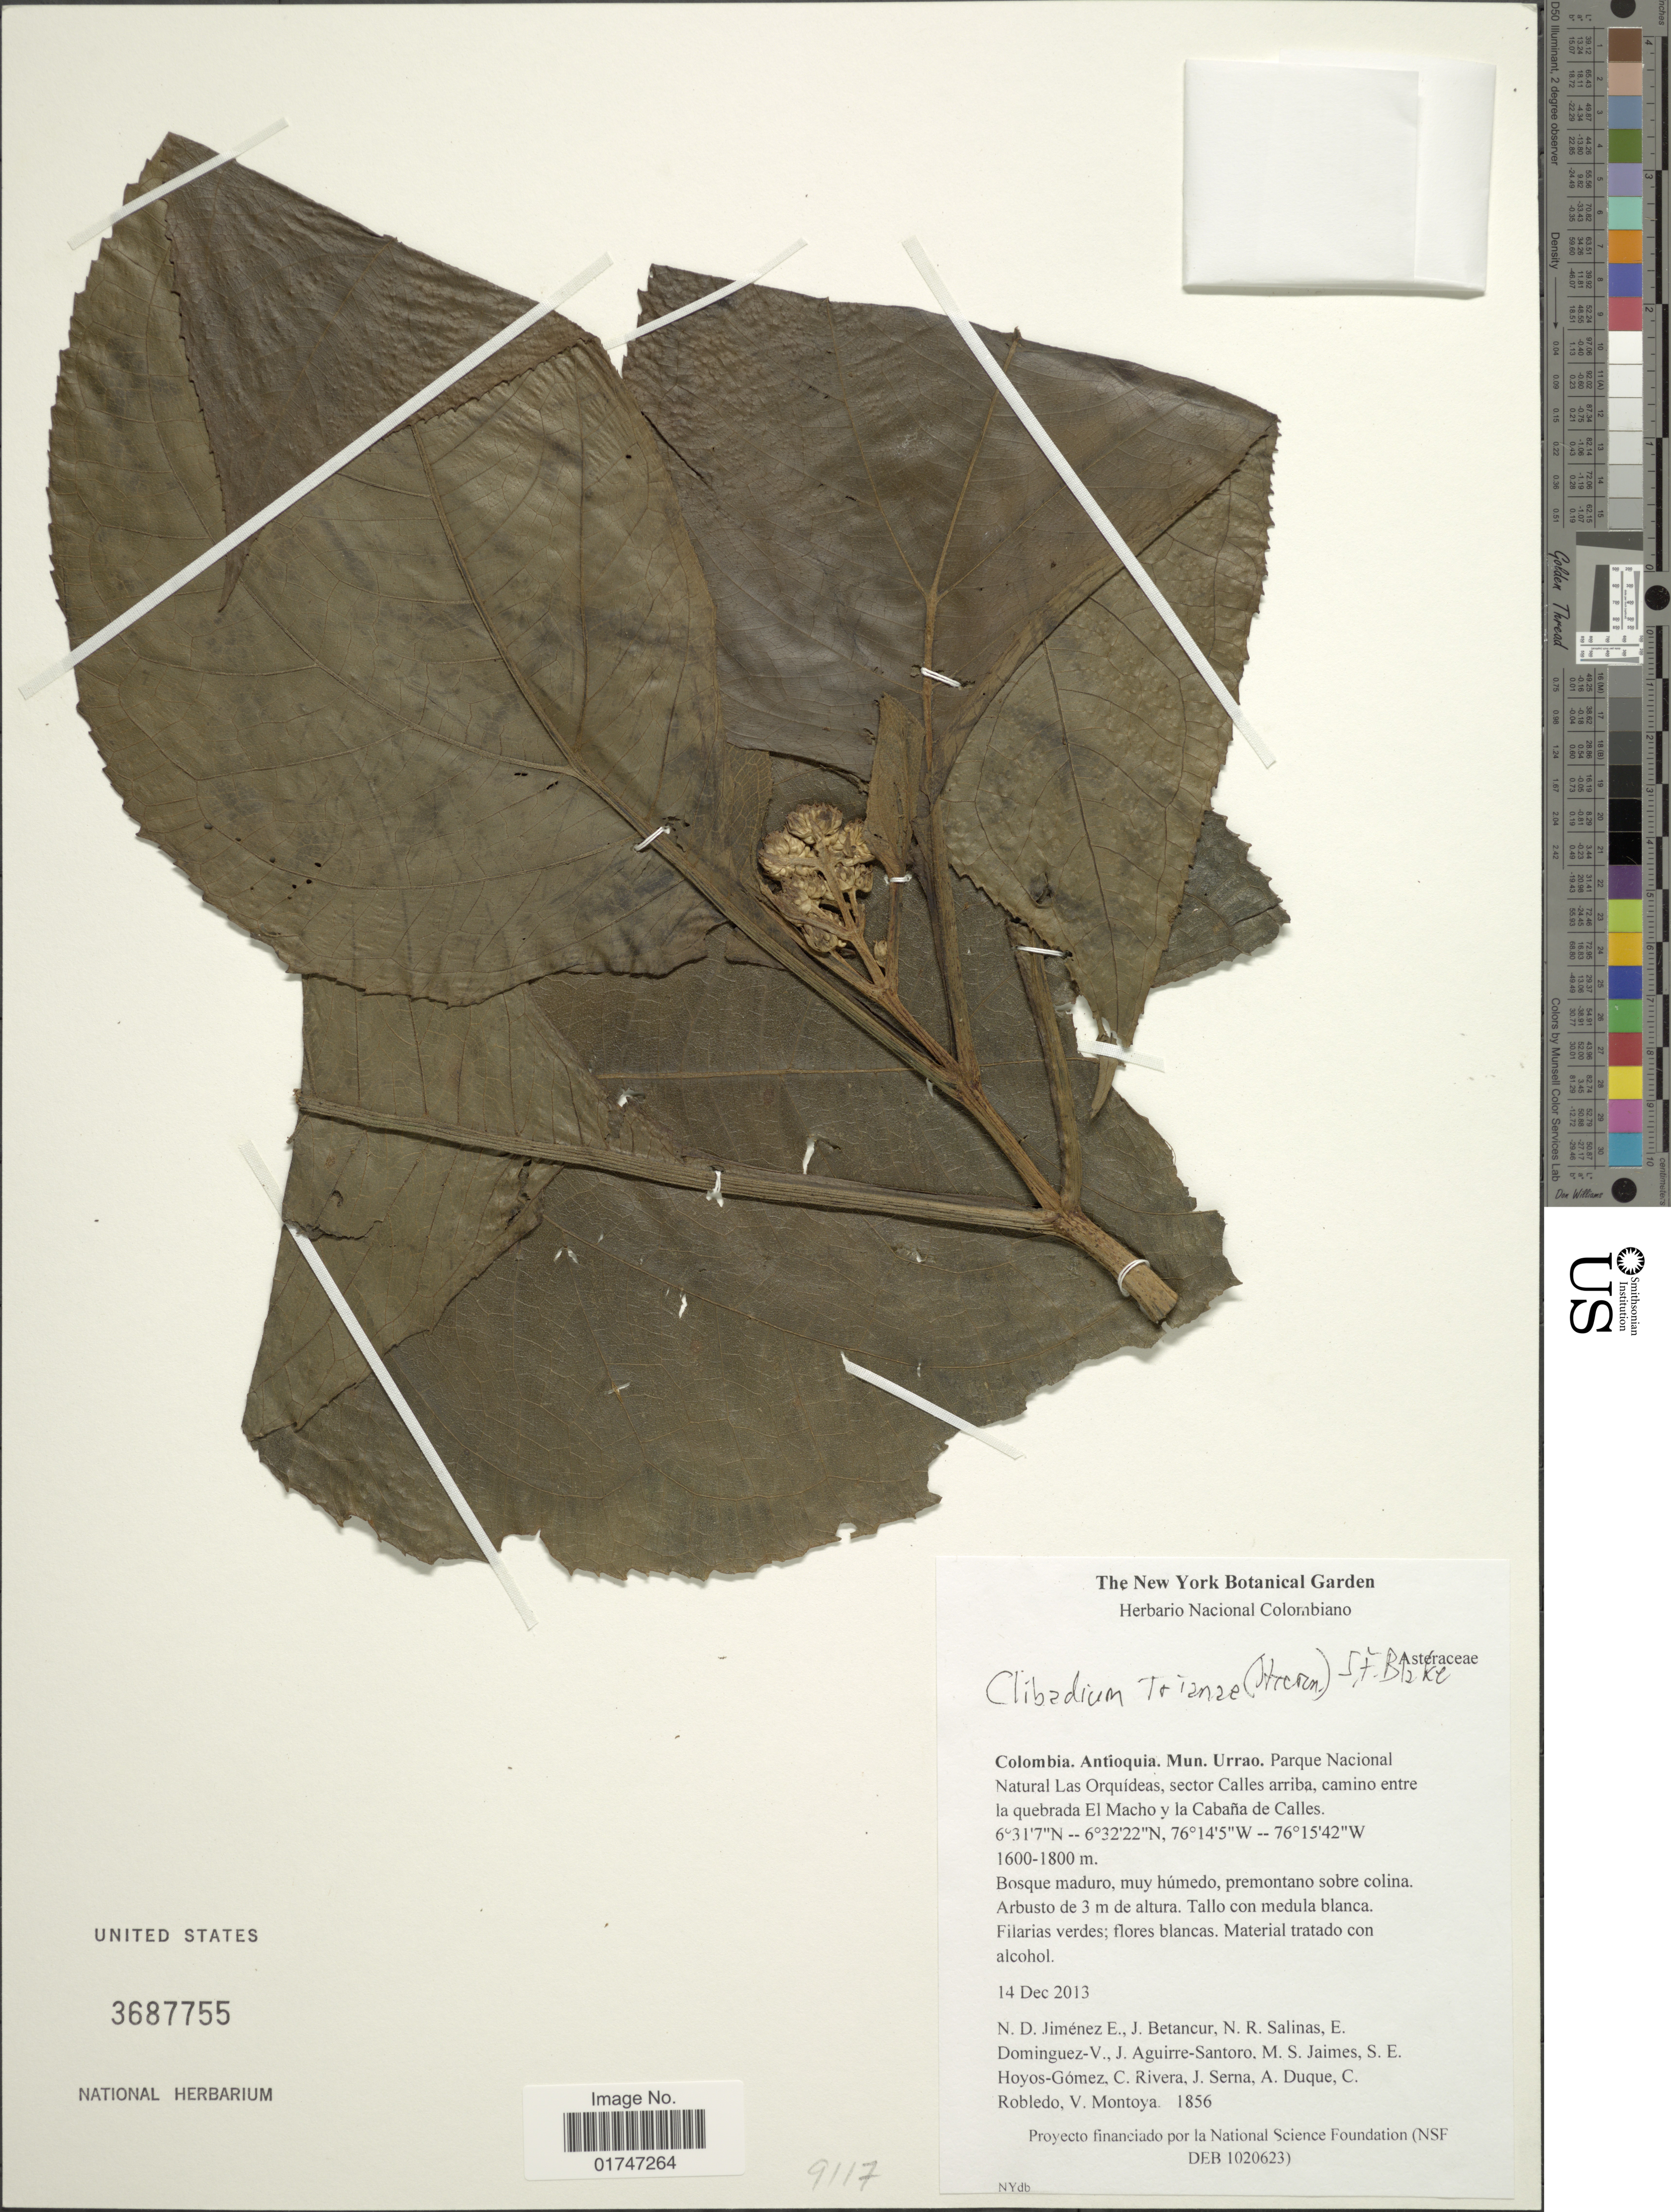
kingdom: Plantae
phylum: Tracheophyta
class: Magnoliopsida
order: Asterales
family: Asteraceae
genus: Clibadium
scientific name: Clibadium trianae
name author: (Hieron.) S.F. Blake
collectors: N. Jimenez-E., J. Betancur, N. Salinas, E. Dominguez & et al.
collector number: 1856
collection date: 2013-12-14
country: Colombia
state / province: Antioquia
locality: Mun. Urrao. Parque Nacional Natural Las Orquideas, sector Calles arriba, camino entre la quebrada El Macho y la Cabaña de Calles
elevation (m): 1600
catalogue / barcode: US 3687755